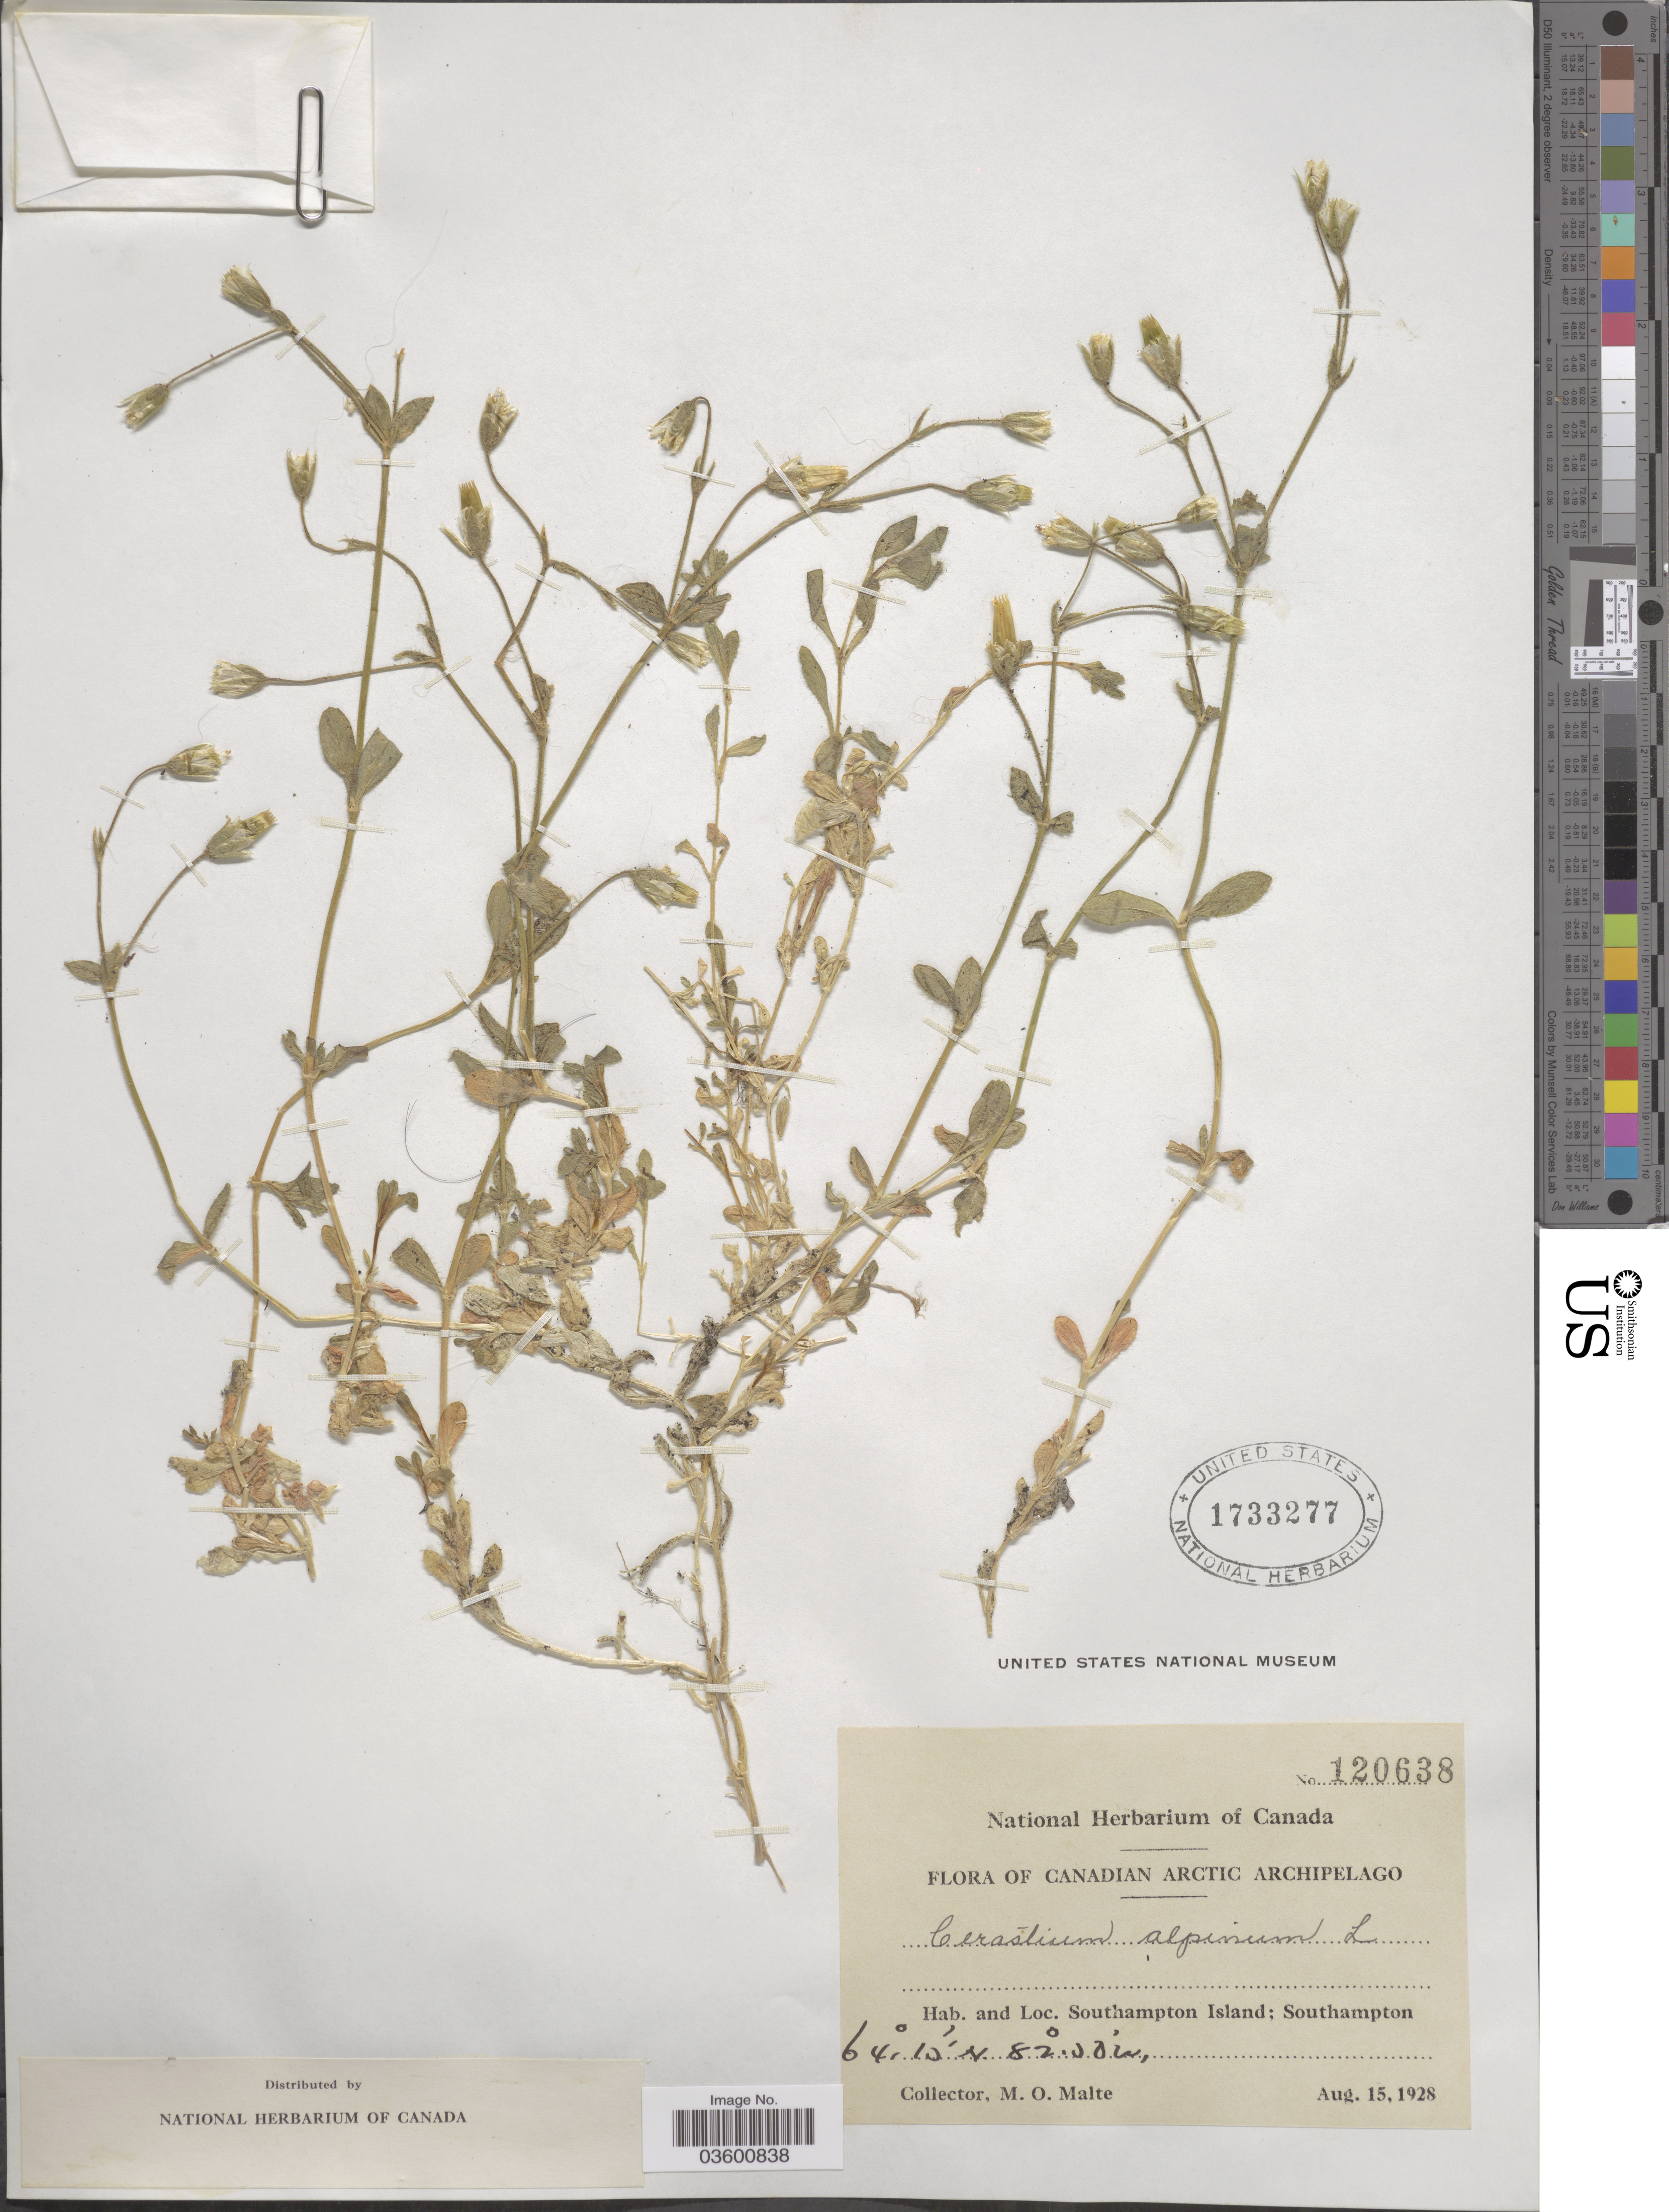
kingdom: Plantae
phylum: Tracheophyta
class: Magnoliopsida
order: Caryophyllales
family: Caryophyllaceae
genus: Cerastium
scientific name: Cerastium alpinum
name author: L.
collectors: M. O. Malte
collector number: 120638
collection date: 1928-08-15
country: Canada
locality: Canadian Arctic Archipelago. Southampton Island: Southampton.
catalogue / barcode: US 1733277